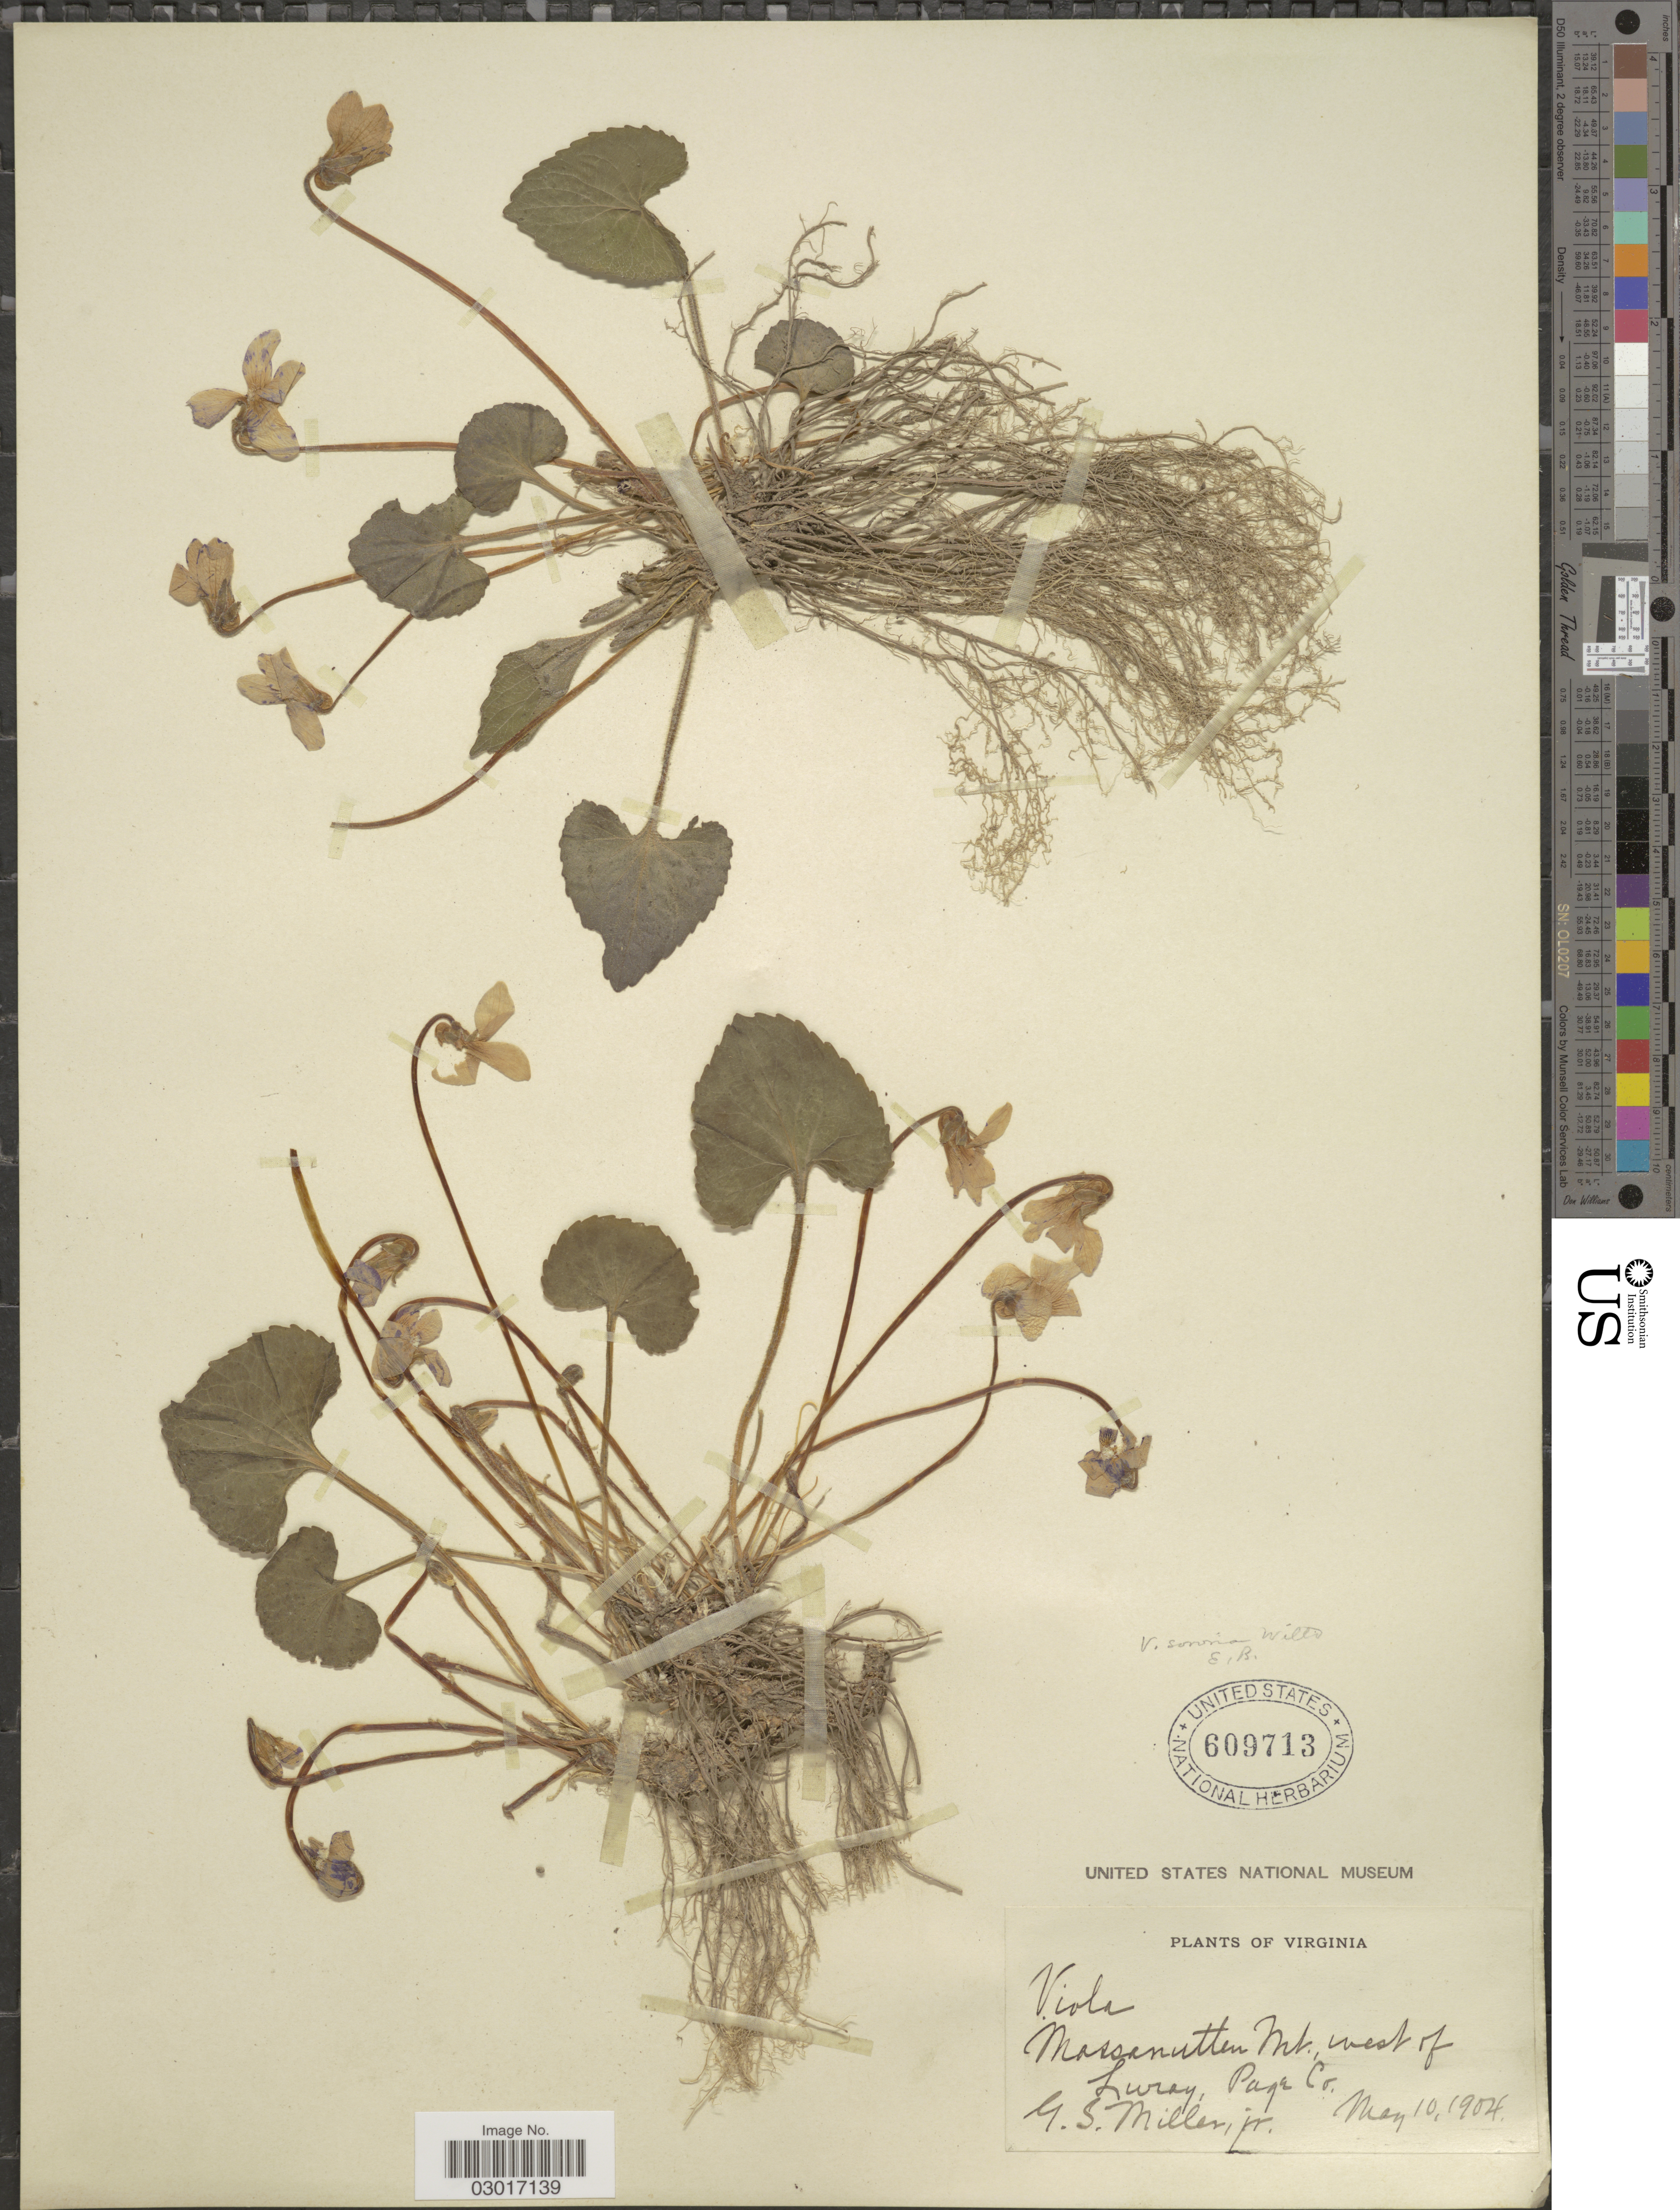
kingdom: Plantae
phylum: Tracheophyta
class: Magnoliopsida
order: Malpighiales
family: Violaceae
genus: Viola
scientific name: Viola sororia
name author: Willd.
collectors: G. S. Miller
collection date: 1904-05-10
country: United States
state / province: Virginia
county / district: Page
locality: Massanutten Mt., West of Luray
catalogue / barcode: US 609713